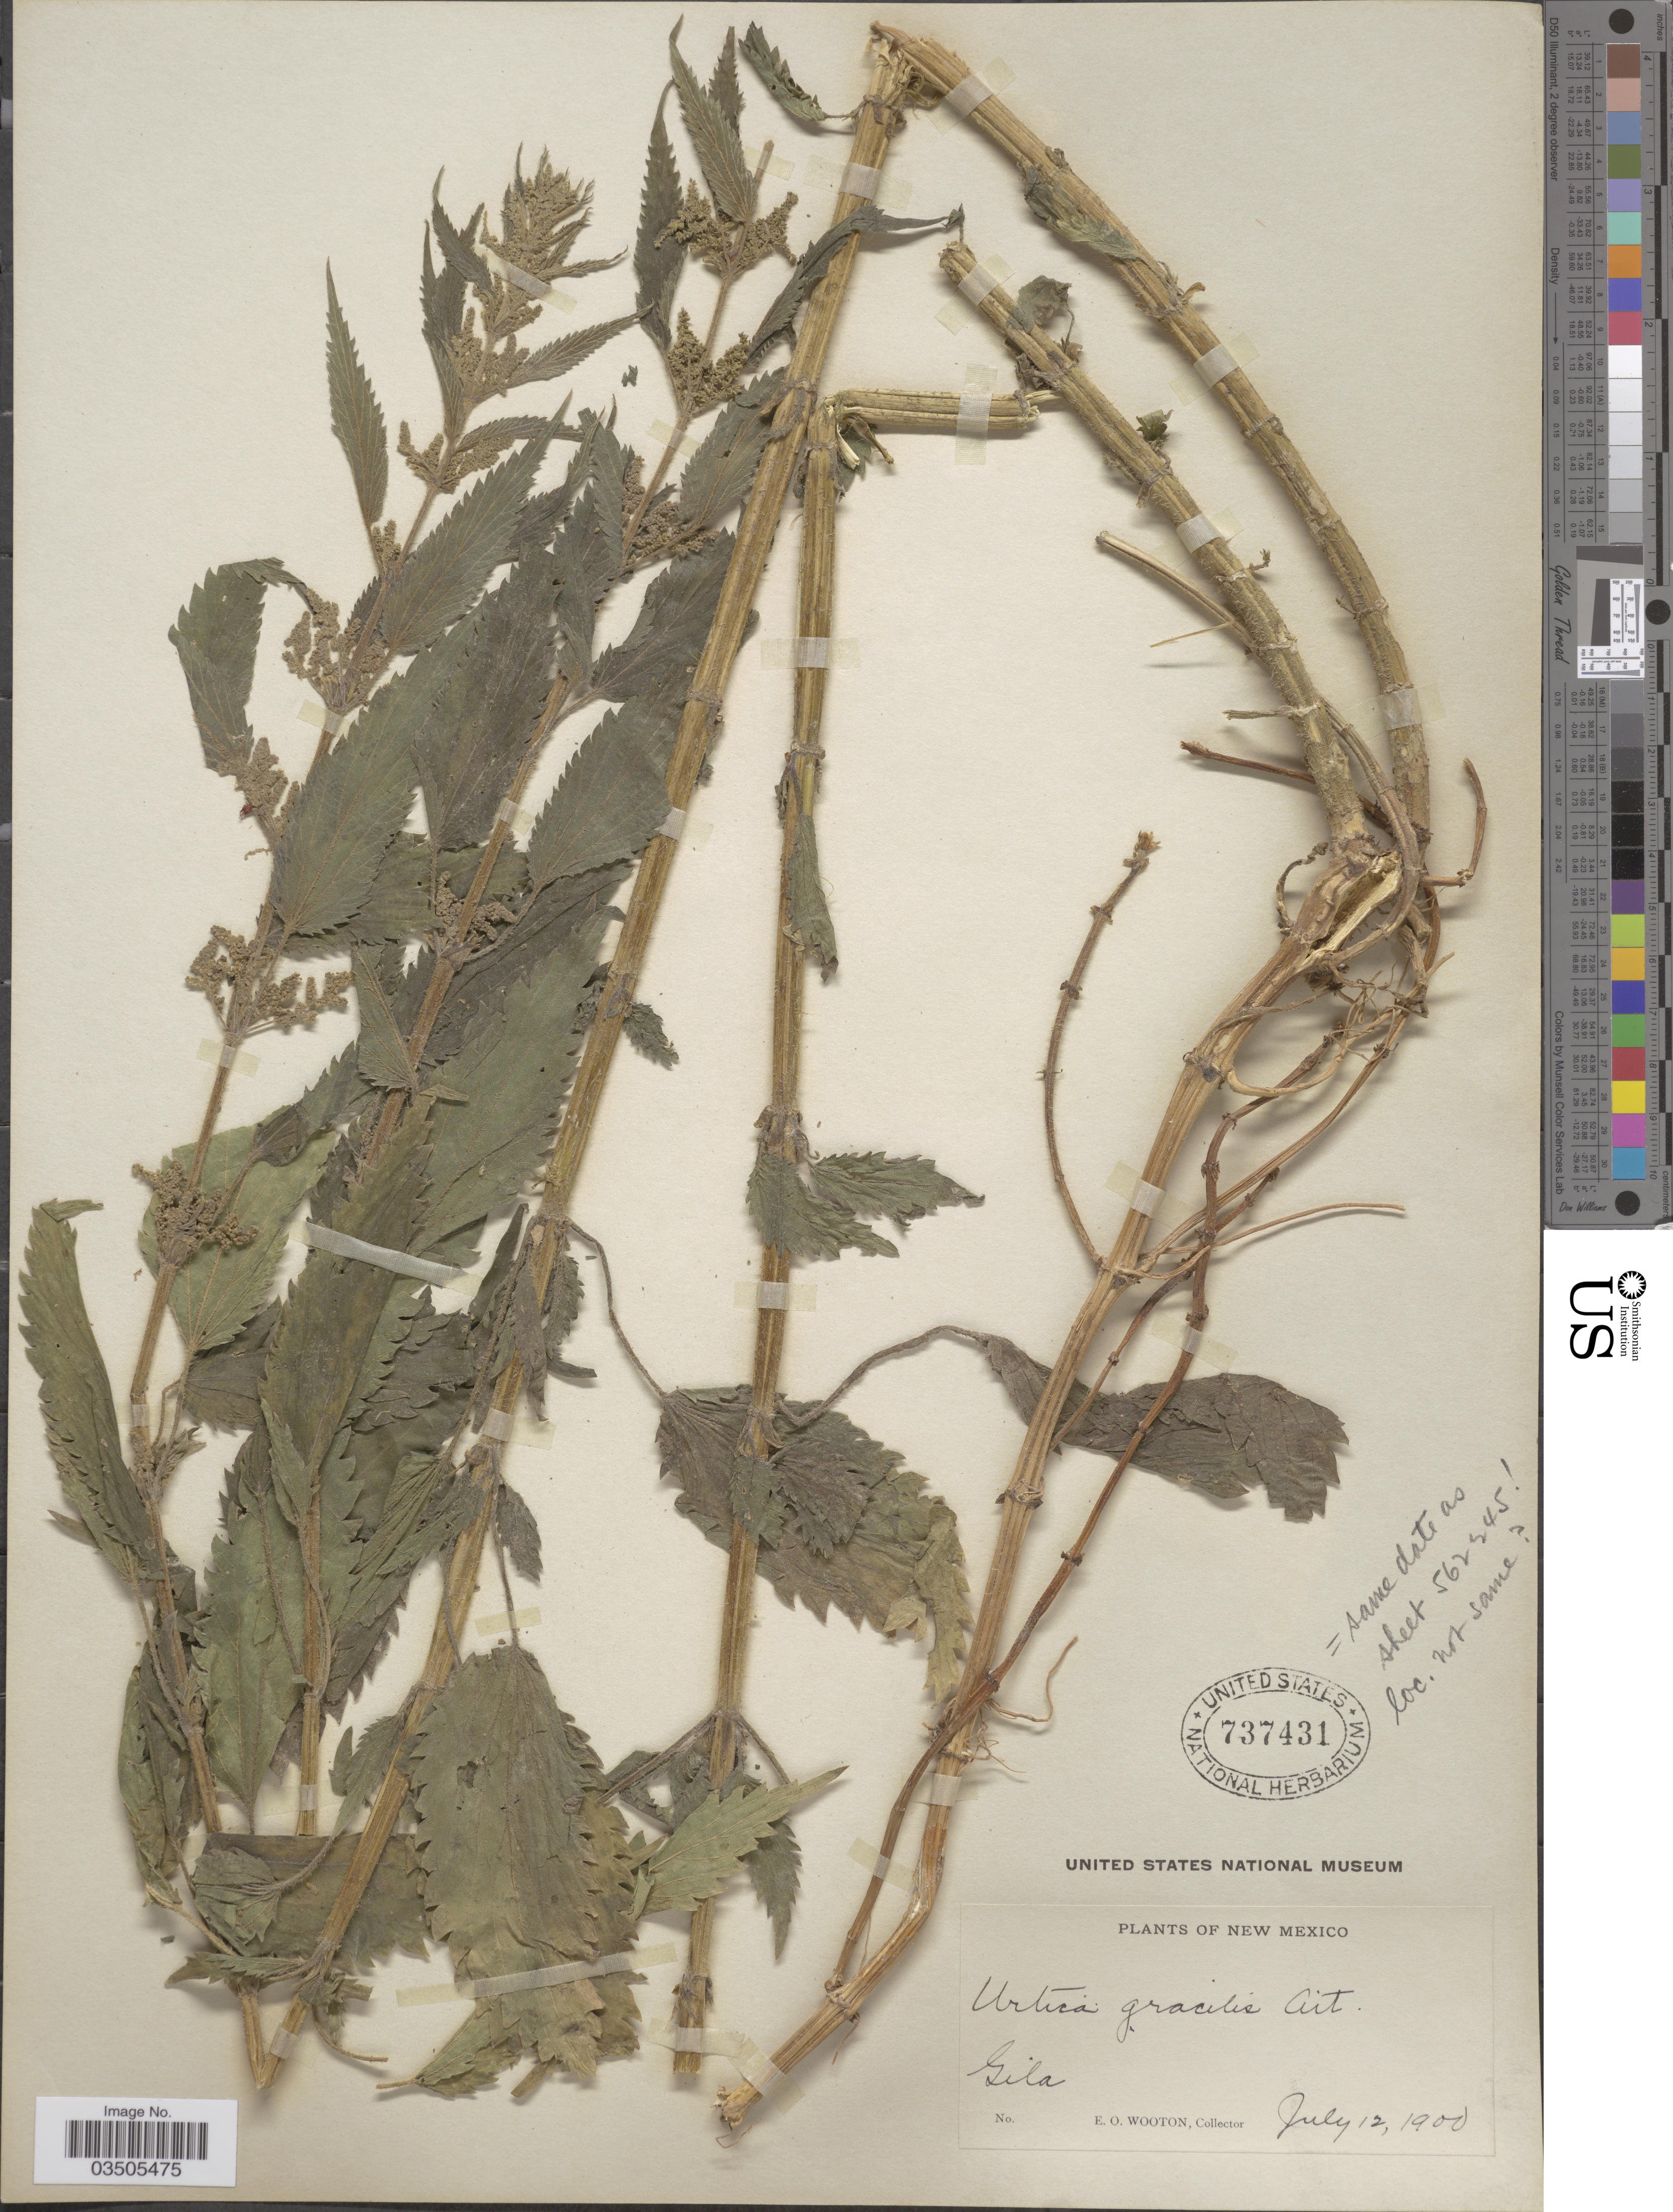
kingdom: Plantae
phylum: Tracheophyta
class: Magnoliopsida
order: Rosales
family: Urticaceae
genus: Urtica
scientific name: Urtica dioica subsp. holosericea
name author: (Nutt.) Thorne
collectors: E. O. Wooton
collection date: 1900-07-12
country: United States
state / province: New Mexico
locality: Gila.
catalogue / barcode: US 737431